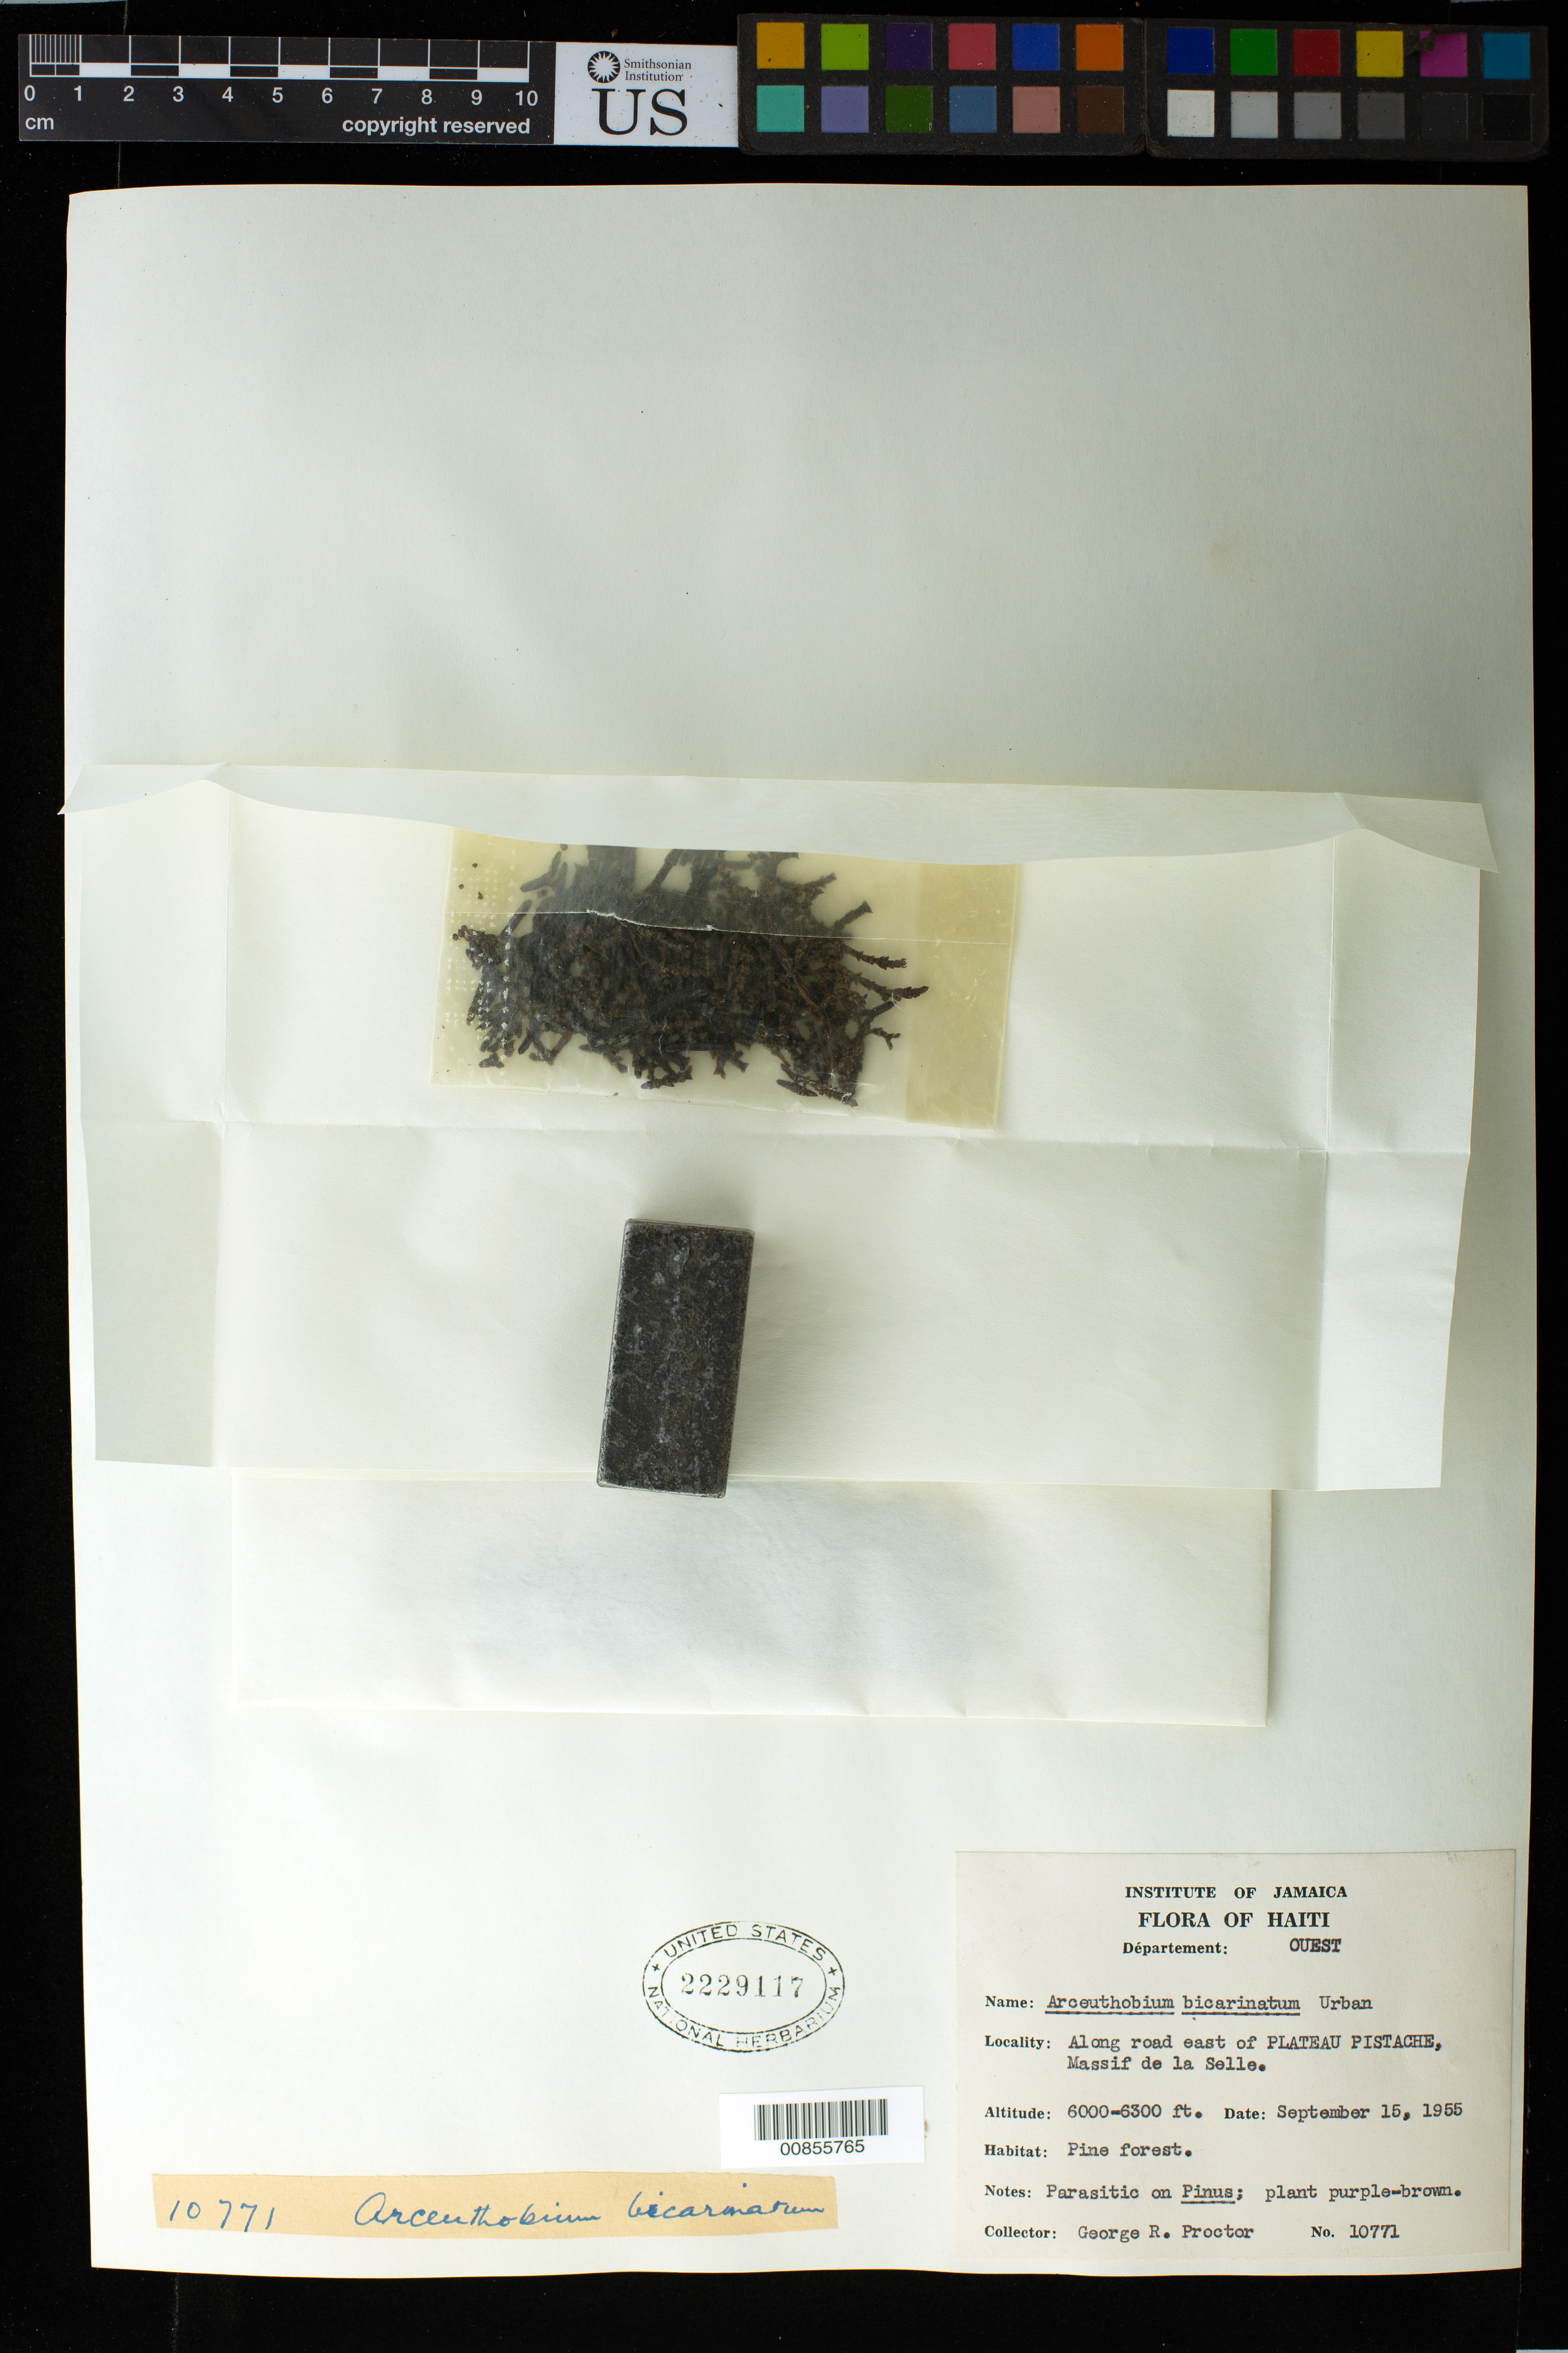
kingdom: Plantae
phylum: Tracheophyta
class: Magnoliopsida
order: Santalales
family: Viscaceae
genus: Arceuthobium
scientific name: Arceuthobium bicarinatum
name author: Urb.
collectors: G. R. Proctor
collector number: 10771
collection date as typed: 15 Sep 1955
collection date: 1955-09-15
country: Haiti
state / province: Ouest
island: Hispaniola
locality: Along road east of Plateau Pistache, Massif de la Selle.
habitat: On Pinus. Pine forest.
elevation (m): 1829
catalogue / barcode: US 2229117